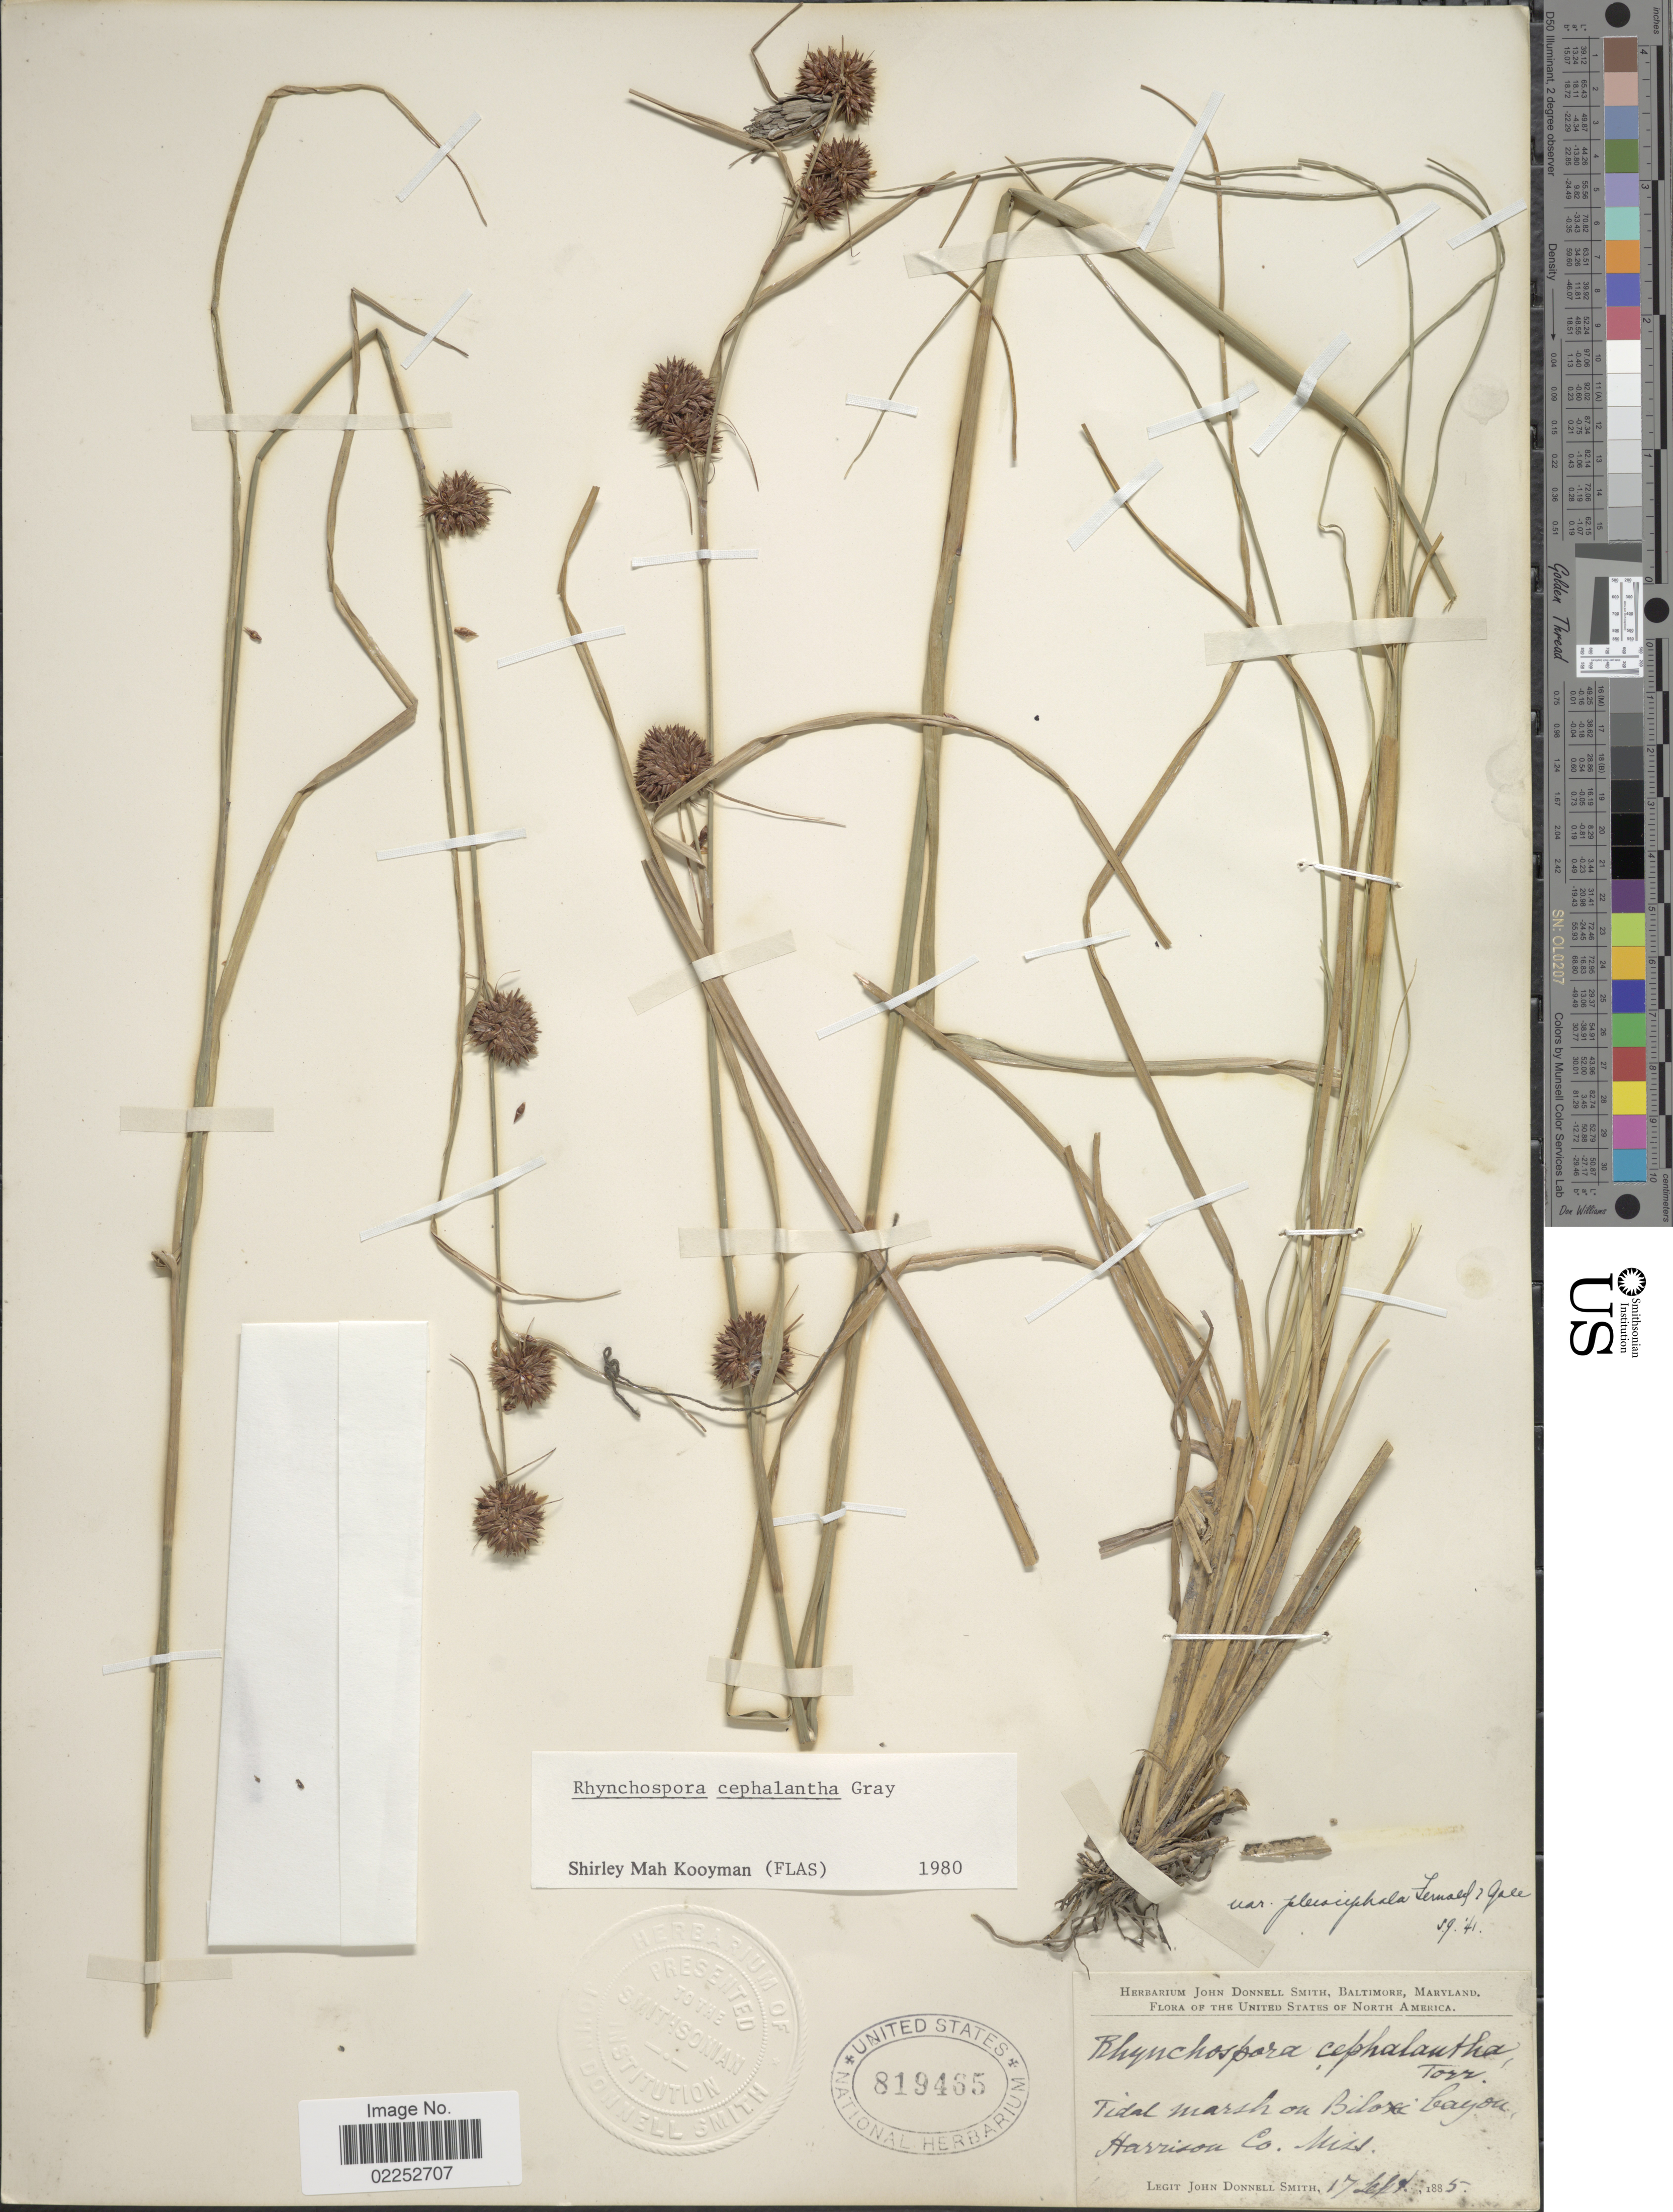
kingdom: Plantae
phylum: Tracheophyta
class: Liliopsida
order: Poales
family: Cyperaceae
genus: Rhynchospora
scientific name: Rhynchospora cephalantha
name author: A. Gray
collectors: J. Donnell Smith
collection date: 1885-09-17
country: United States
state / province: Mississippi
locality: Biloxi bayou, Harrison Co.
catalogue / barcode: US 819465